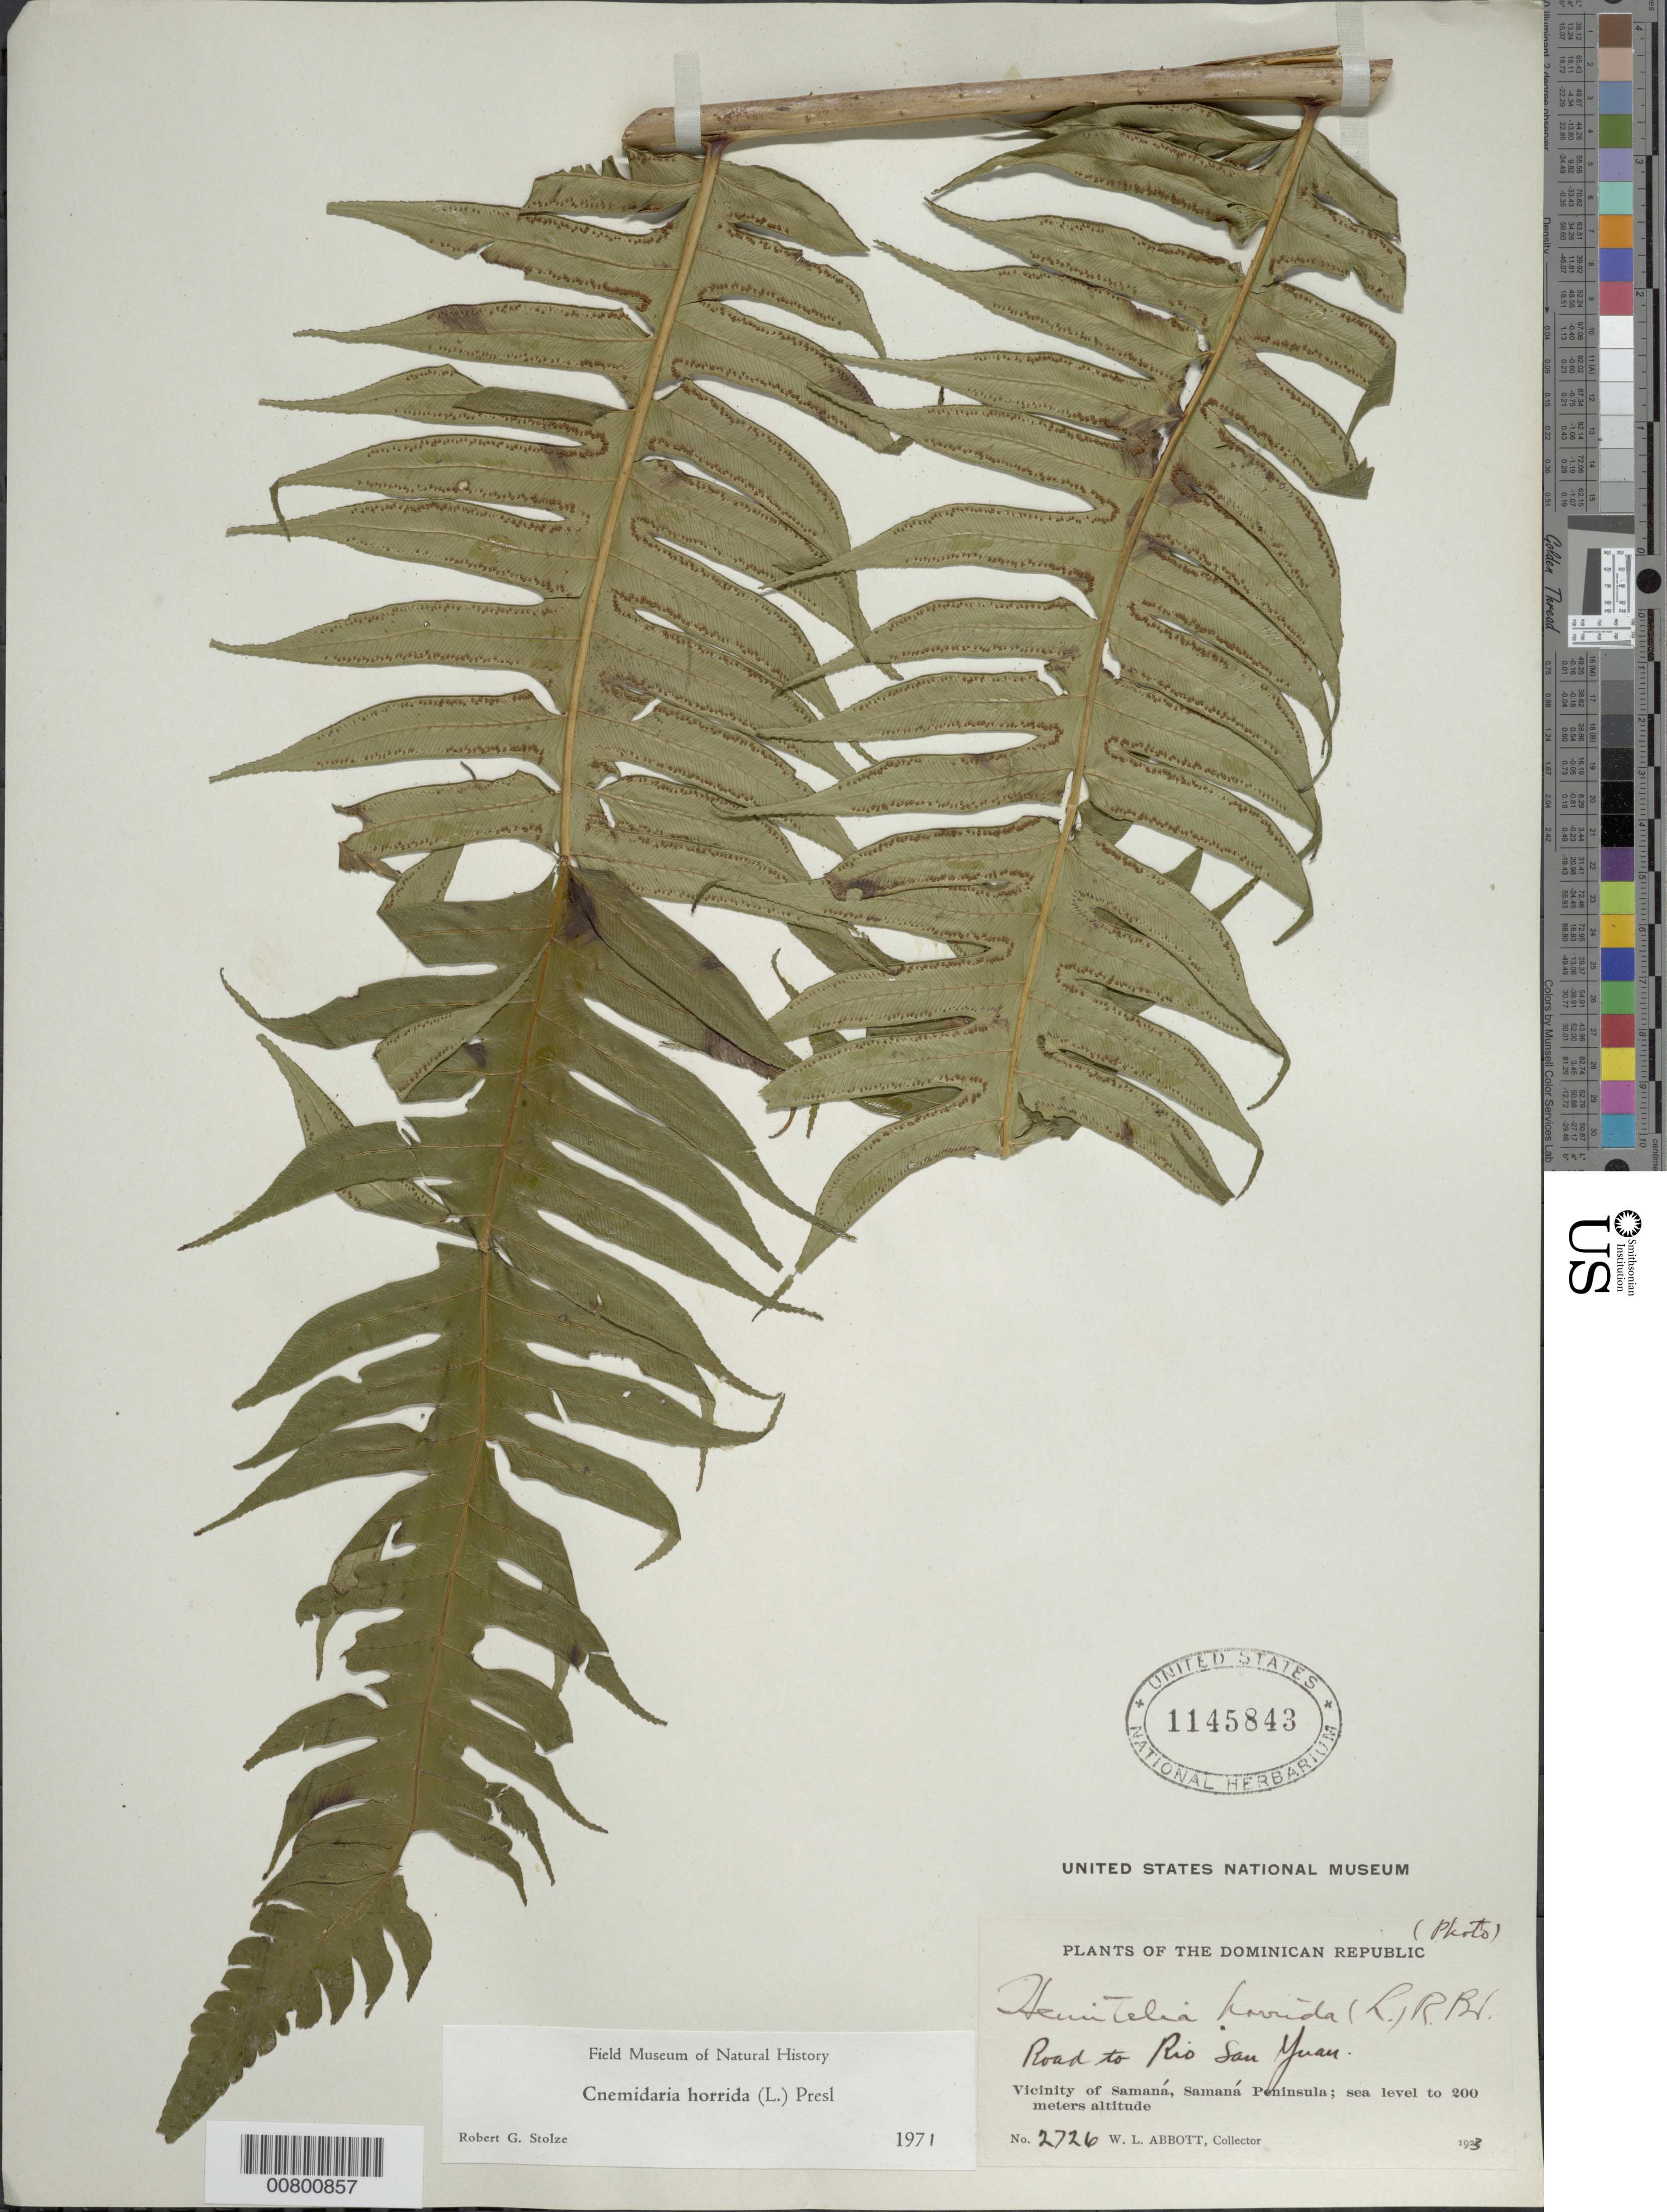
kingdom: Plantae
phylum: Tracheophyta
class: Polypodiopsida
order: Cyatheales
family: Cyatheaceae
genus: Cyathea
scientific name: Cyathea horrida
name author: (L.) Sm.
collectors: W. L. Abbott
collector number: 2726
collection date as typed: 1900 to -- --- 1999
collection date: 1900/1999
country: Dominican Republic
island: Hispaniola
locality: Samaná, Samaná Peninsula, road to Río San Juan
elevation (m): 0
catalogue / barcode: US 1145843